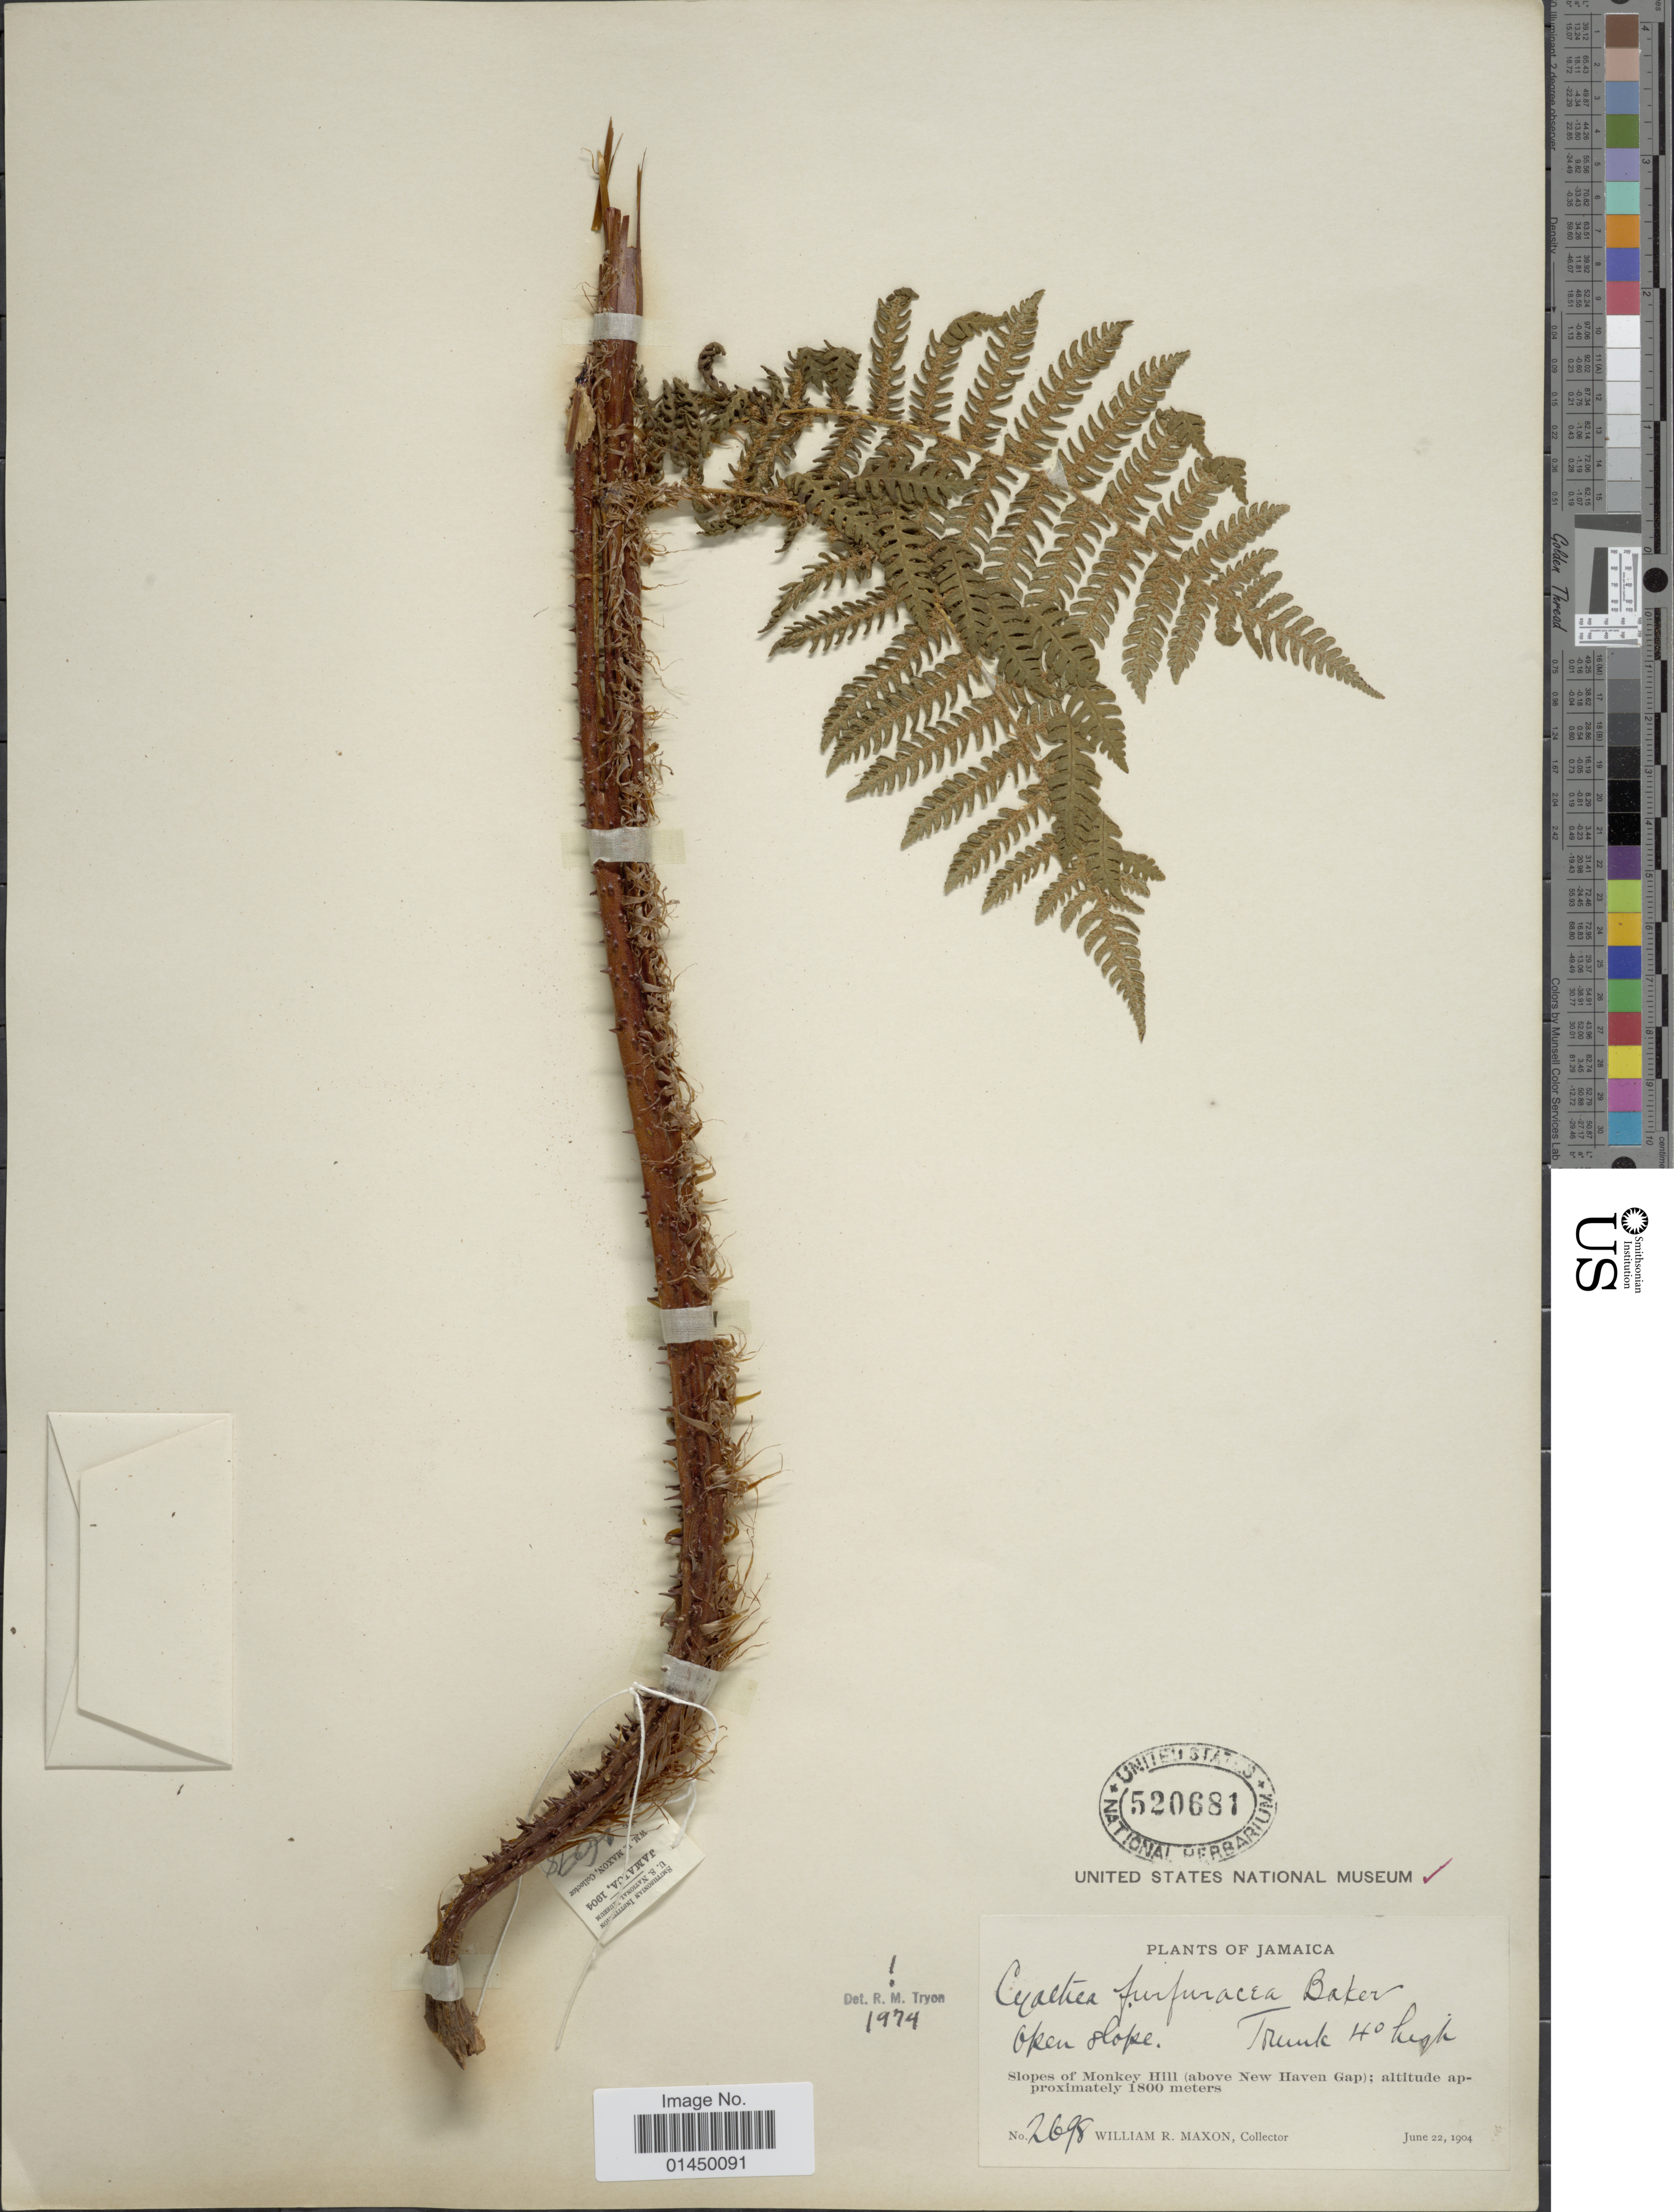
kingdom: Plantae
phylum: Tracheophyta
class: Polypodiopsida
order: Cyatheales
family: Cyatheaceae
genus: Cyathea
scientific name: Cyathea furfuracea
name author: Christ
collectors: W. R. Maxon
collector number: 2698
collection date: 1904-06-22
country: Jamaica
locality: Slopes of Monkey Hill (above New Haven Gap)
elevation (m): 1800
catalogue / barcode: US 520681